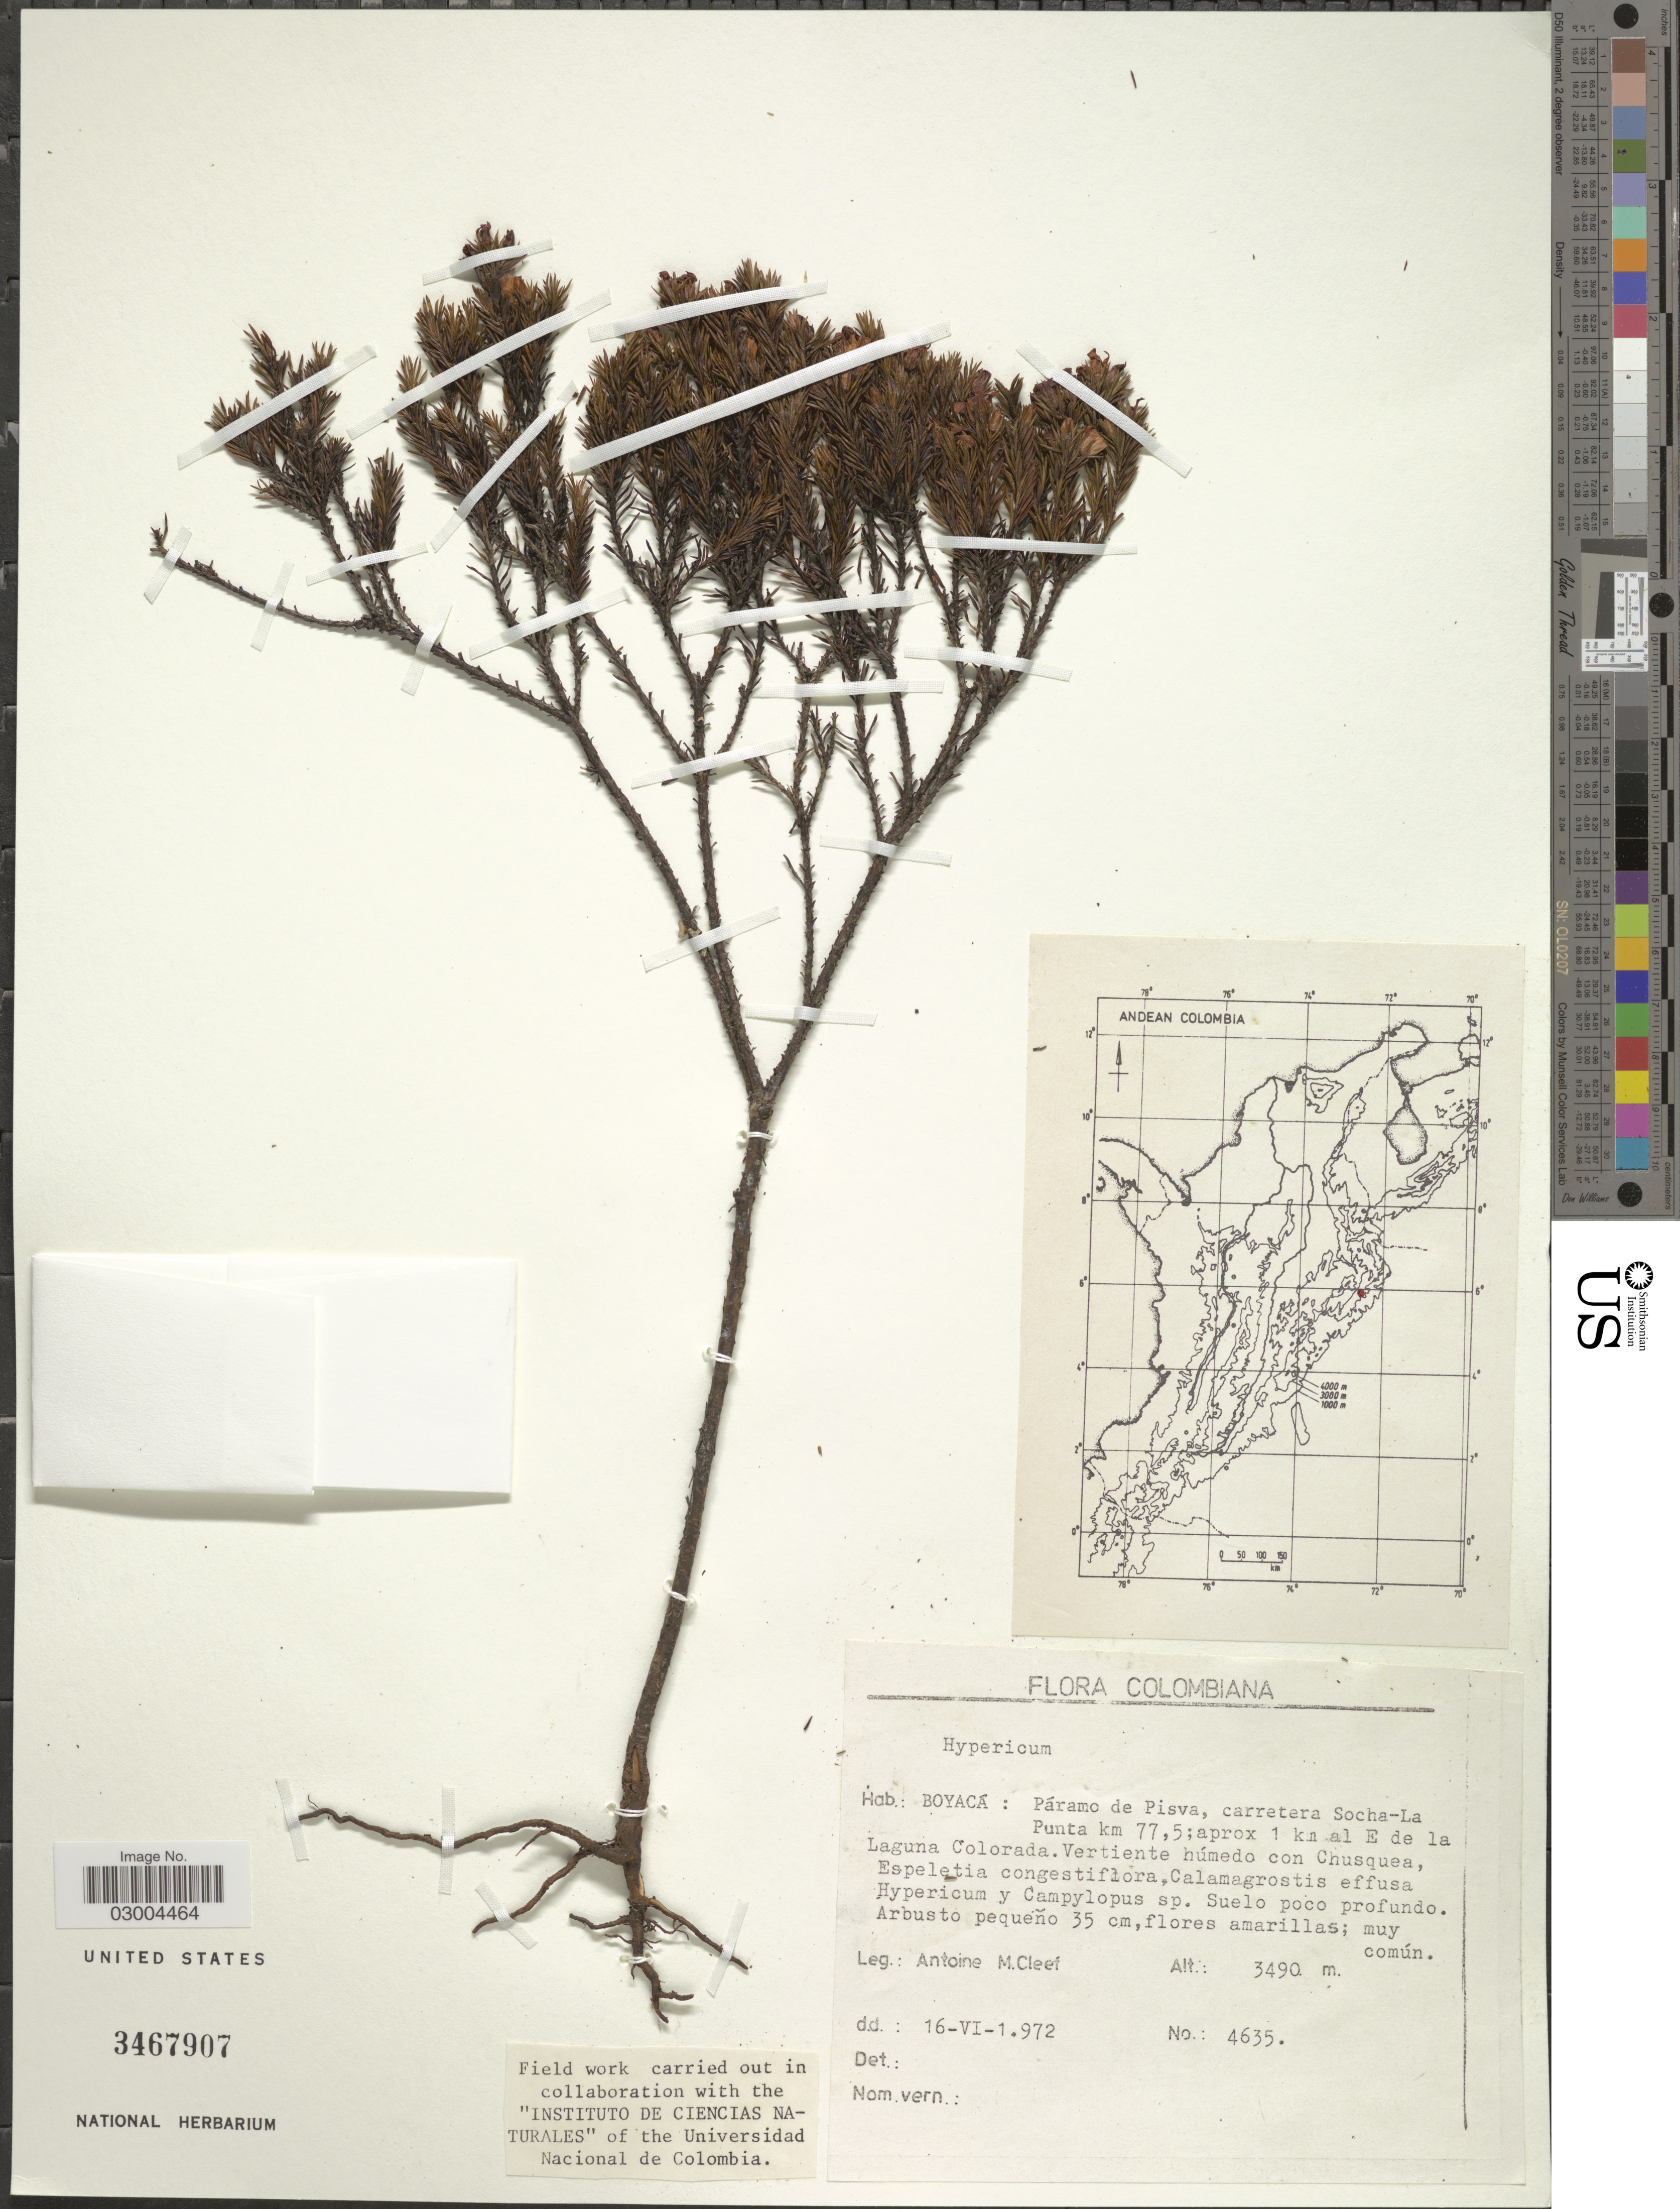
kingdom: Plantae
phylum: Tracheophyta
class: Magnoliopsida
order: Malpighiales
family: Hypericaceae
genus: Hypericum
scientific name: Hypericum sp.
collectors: A. M. Cleef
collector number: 4635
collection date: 1972-06-16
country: Colombia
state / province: Boyacá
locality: Páramo de Pisva, carretera Socha-La Punta km 77.5; aprox 1 km al E de la Laguna Colorada.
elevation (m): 3490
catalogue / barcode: US 3467907